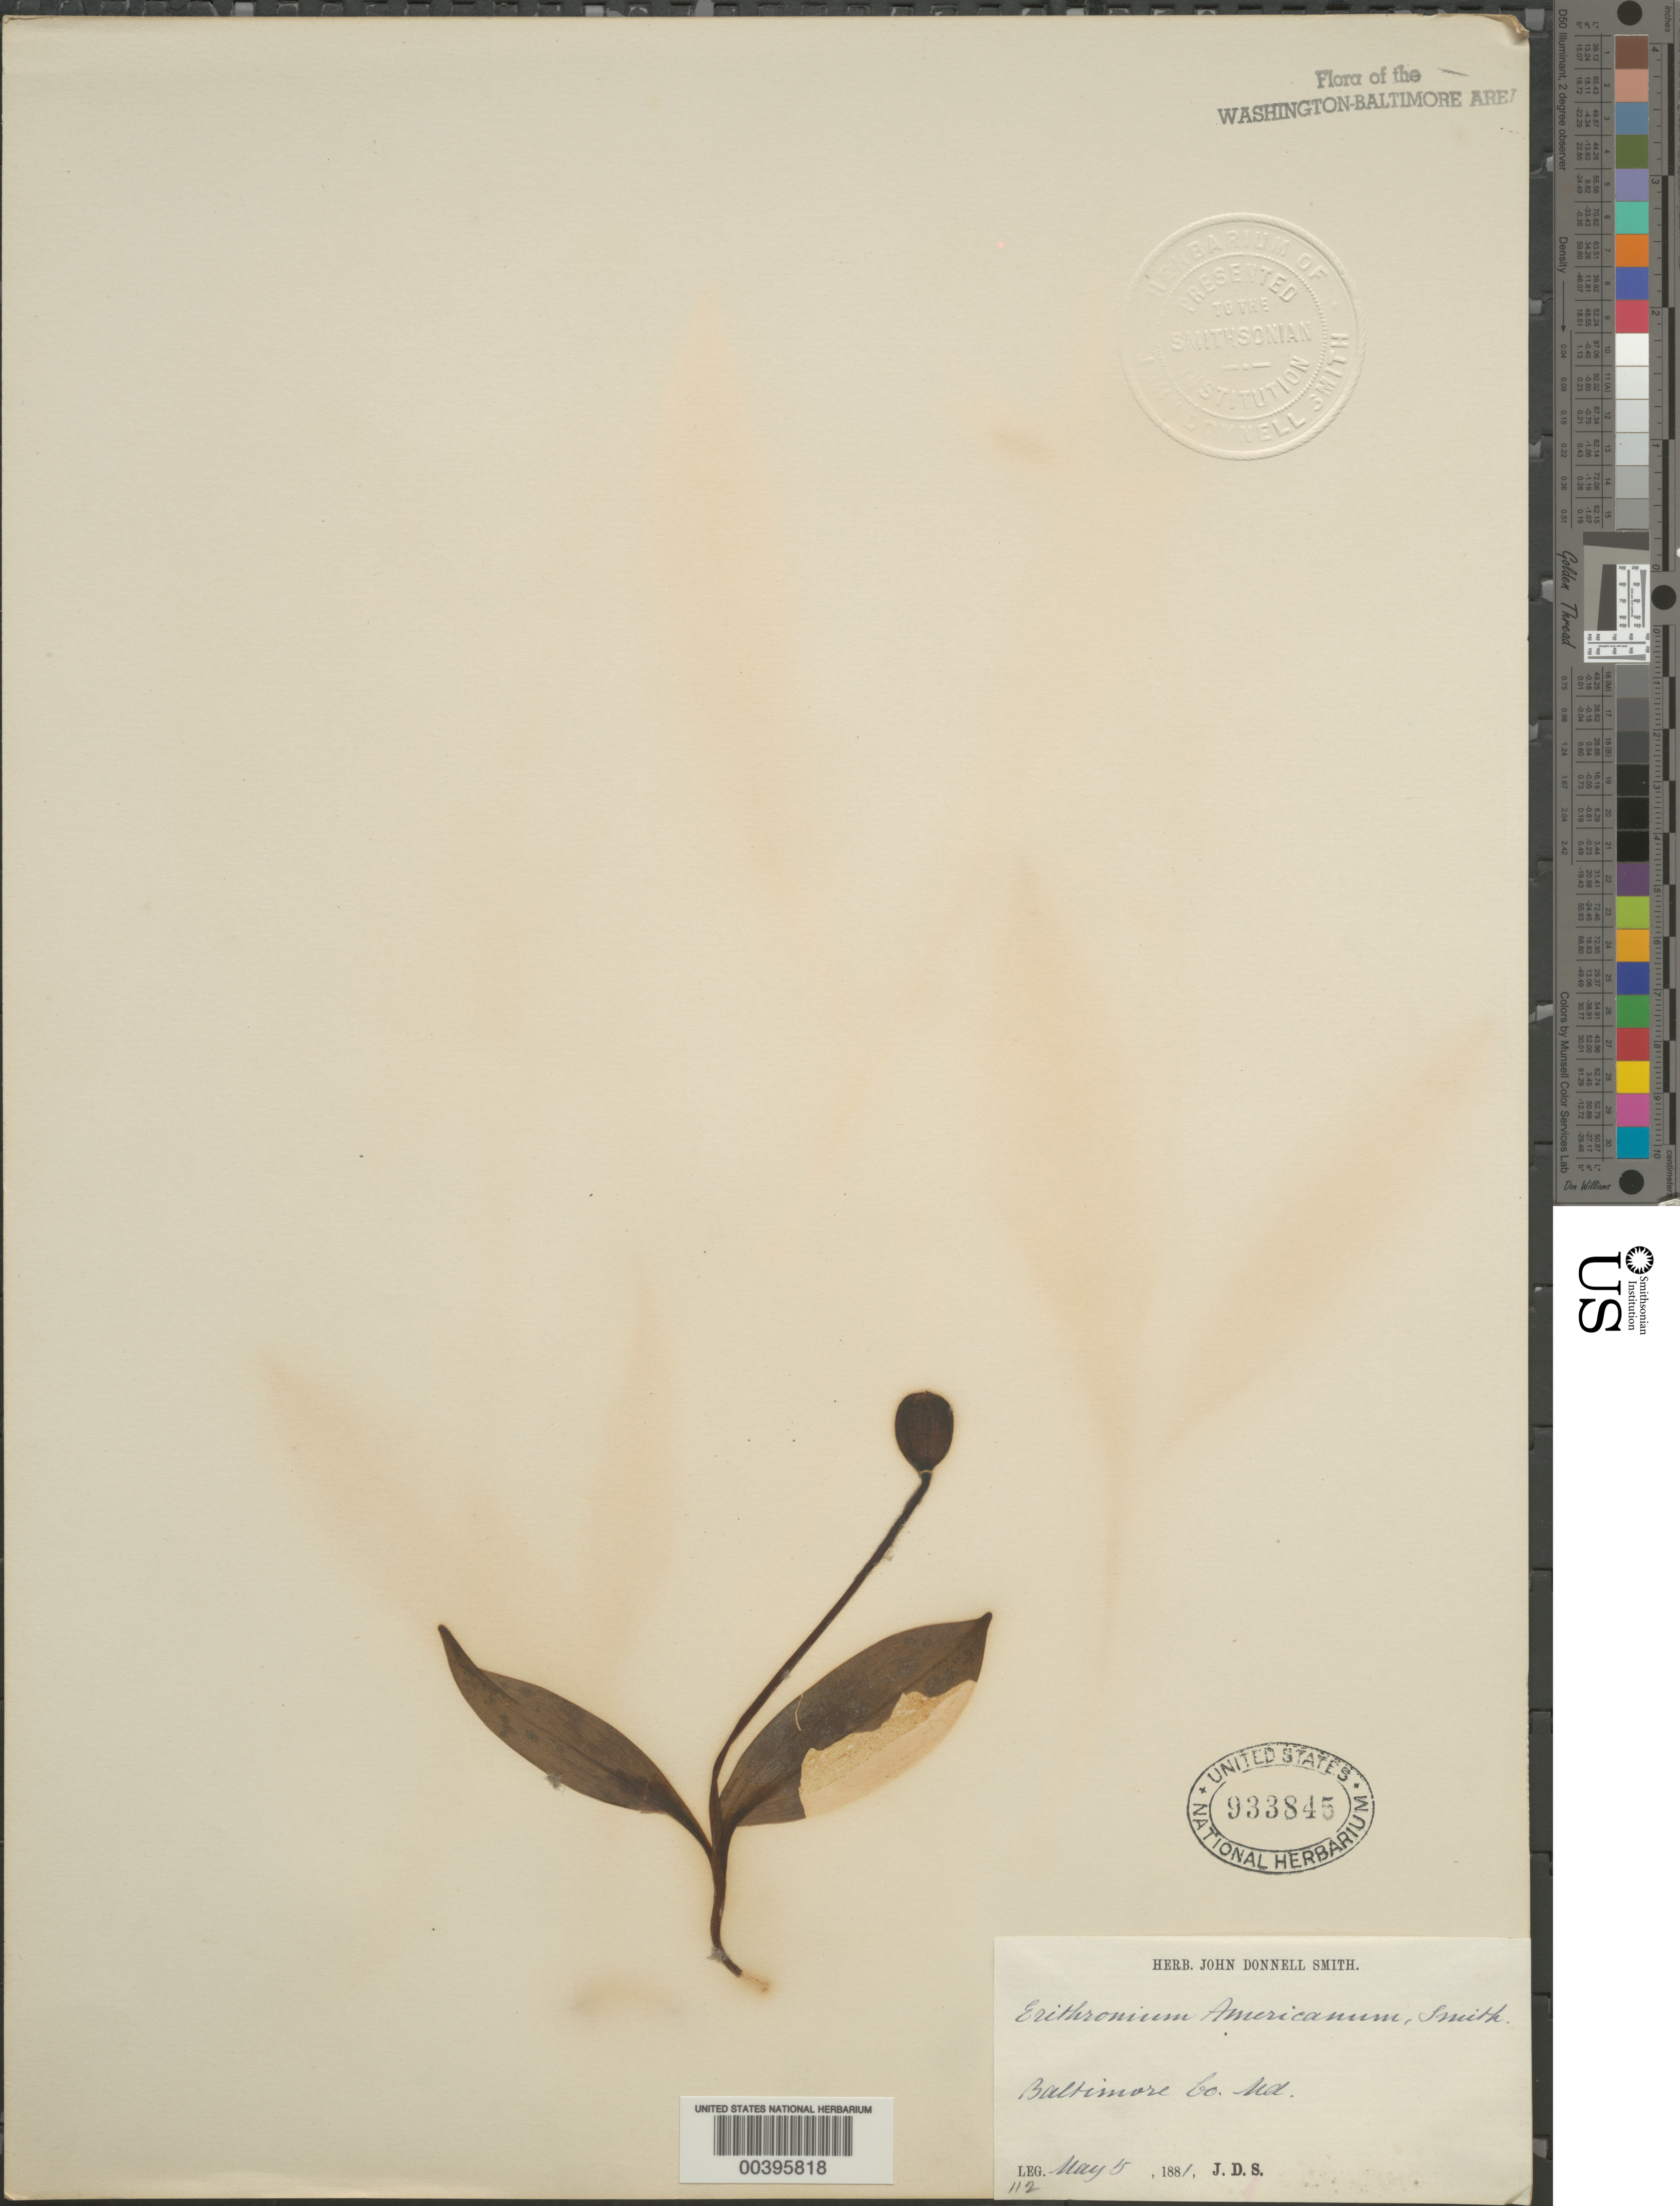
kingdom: Plantae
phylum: Tracheophyta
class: Liliopsida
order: Liliales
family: Liliaceae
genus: Erythronium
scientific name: Erythronium americanum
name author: Ker Gawl.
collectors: J. Donnell Smith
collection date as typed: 05 May 1881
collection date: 1881-05-05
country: United States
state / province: Maryland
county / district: Baltimore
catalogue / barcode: US 933845